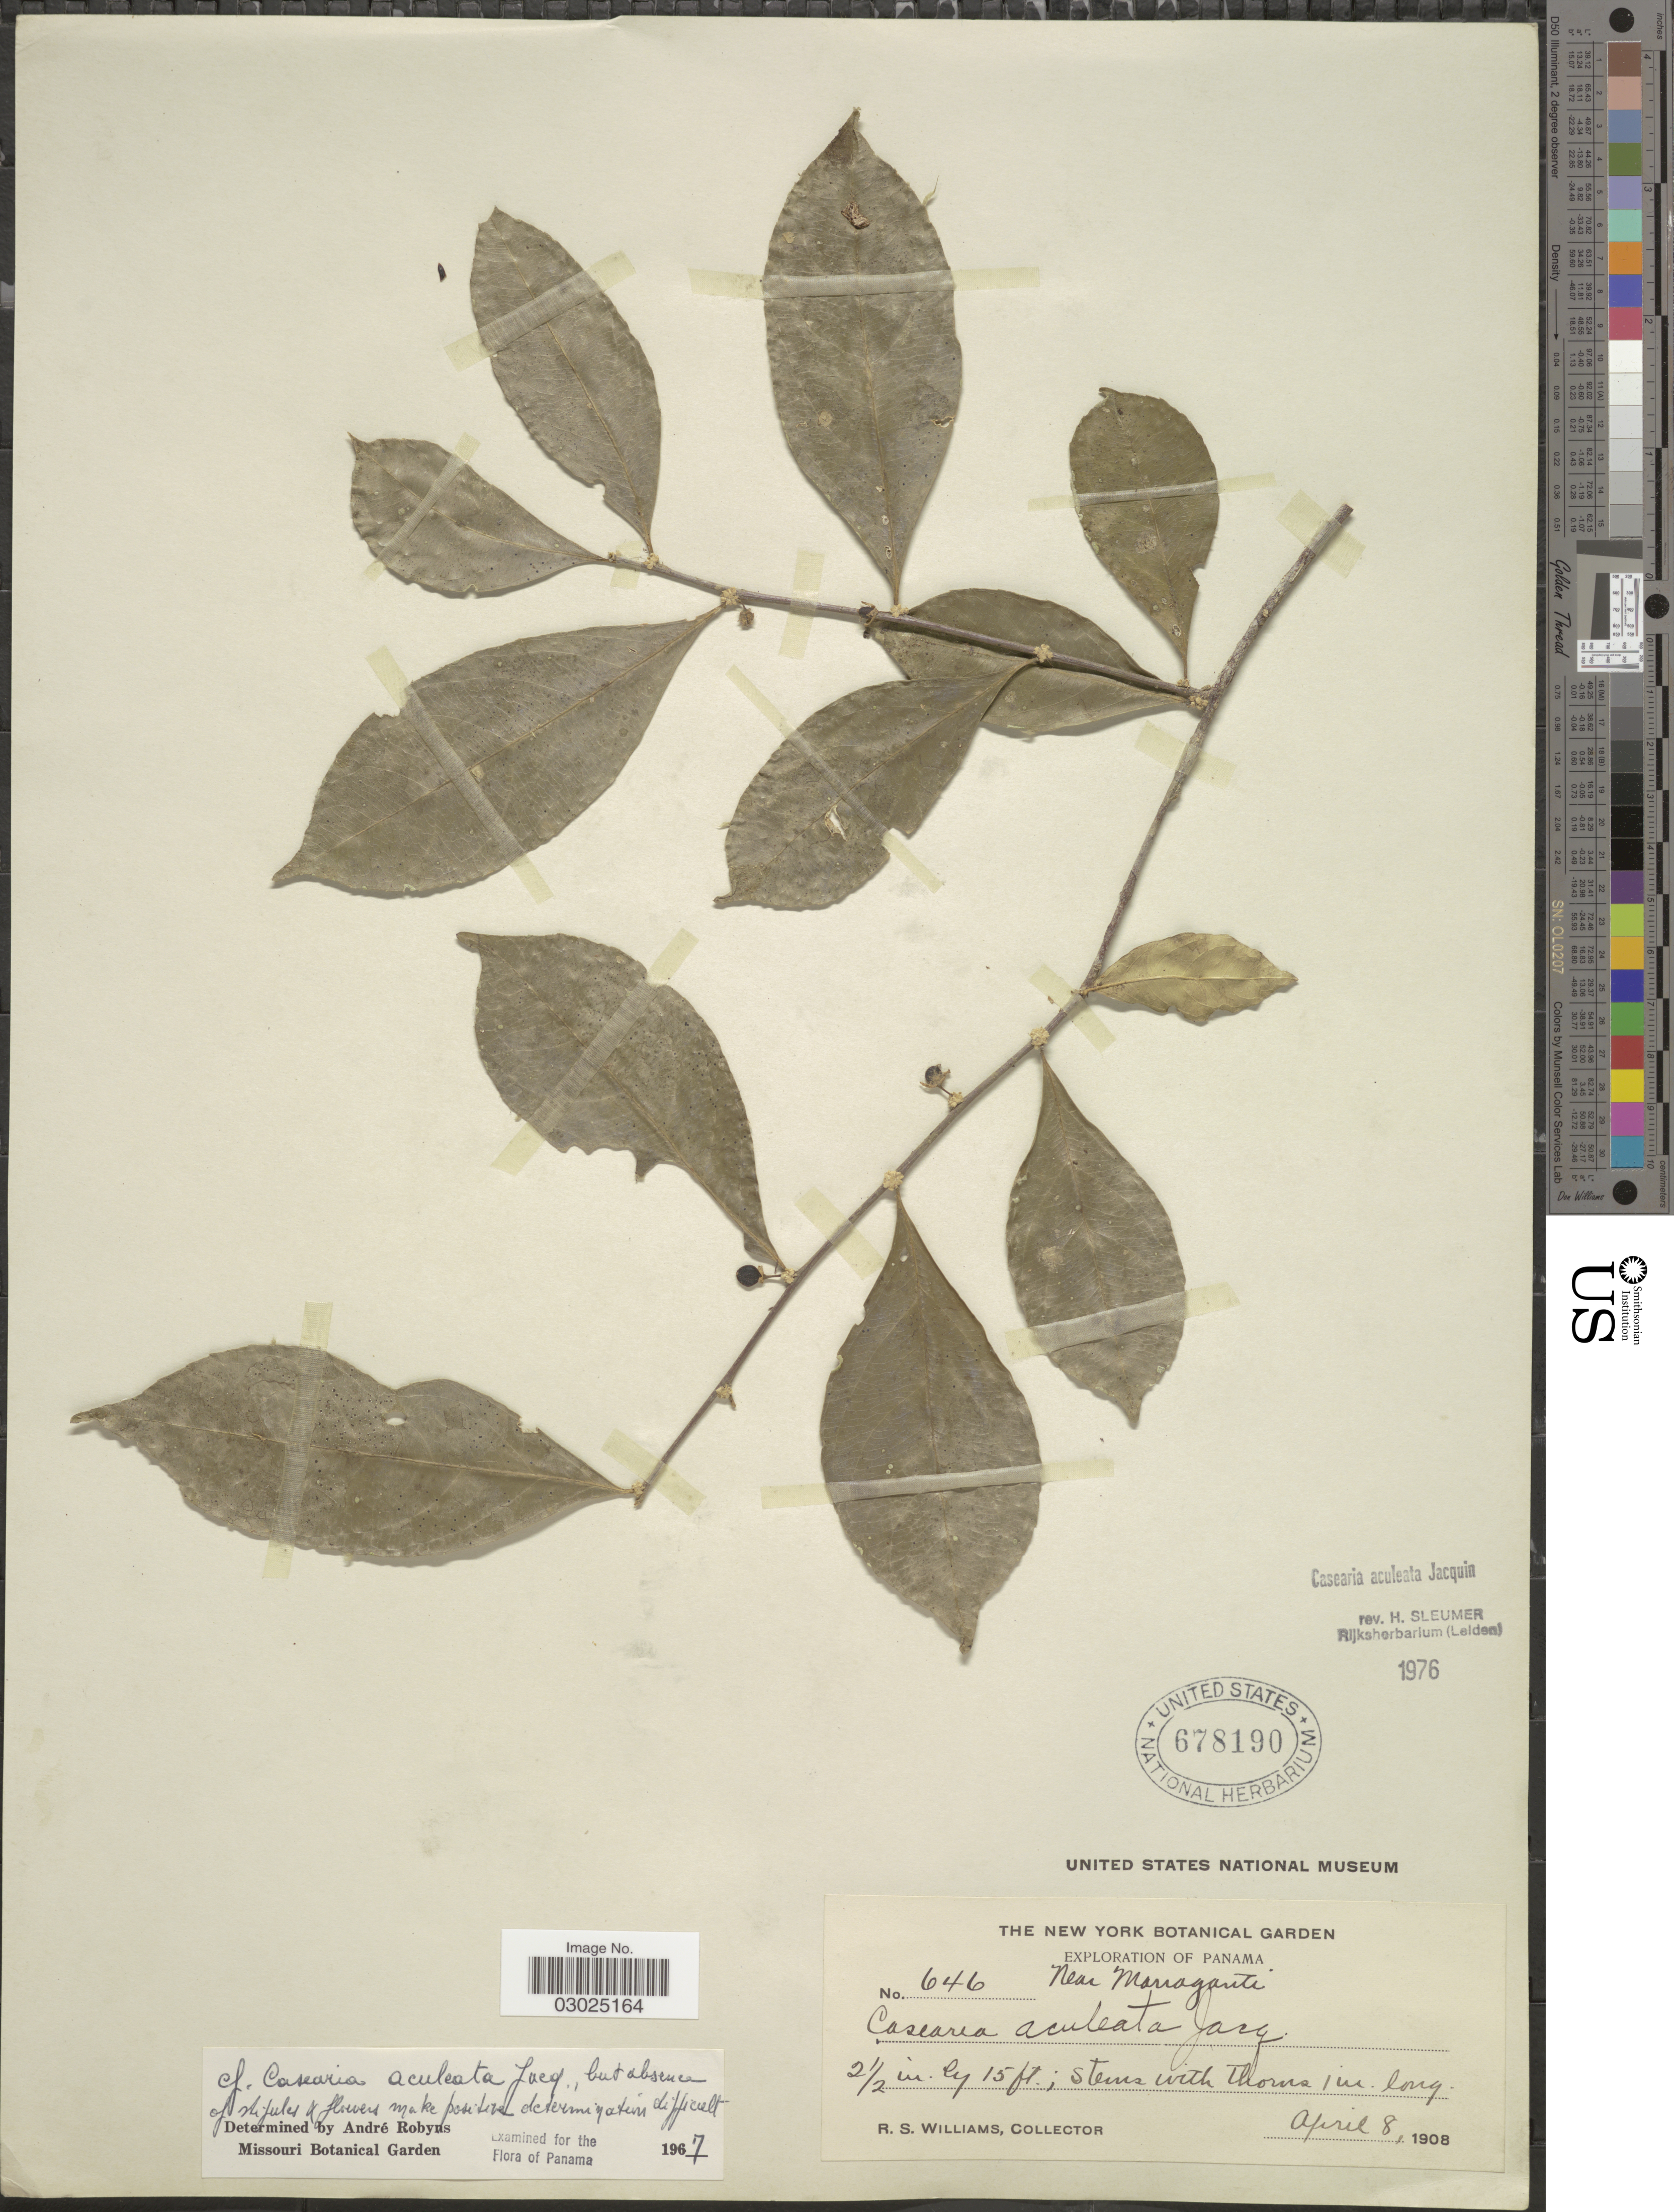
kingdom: Plantae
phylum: Tracheophyta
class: Magnoliopsida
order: Malpighiales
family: Salicaceae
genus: Casearia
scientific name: Casearia aculeata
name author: Jacq.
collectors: R. S. Williams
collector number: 646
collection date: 1908-04-08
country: Panama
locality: Near Marraganti.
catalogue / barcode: US 678190